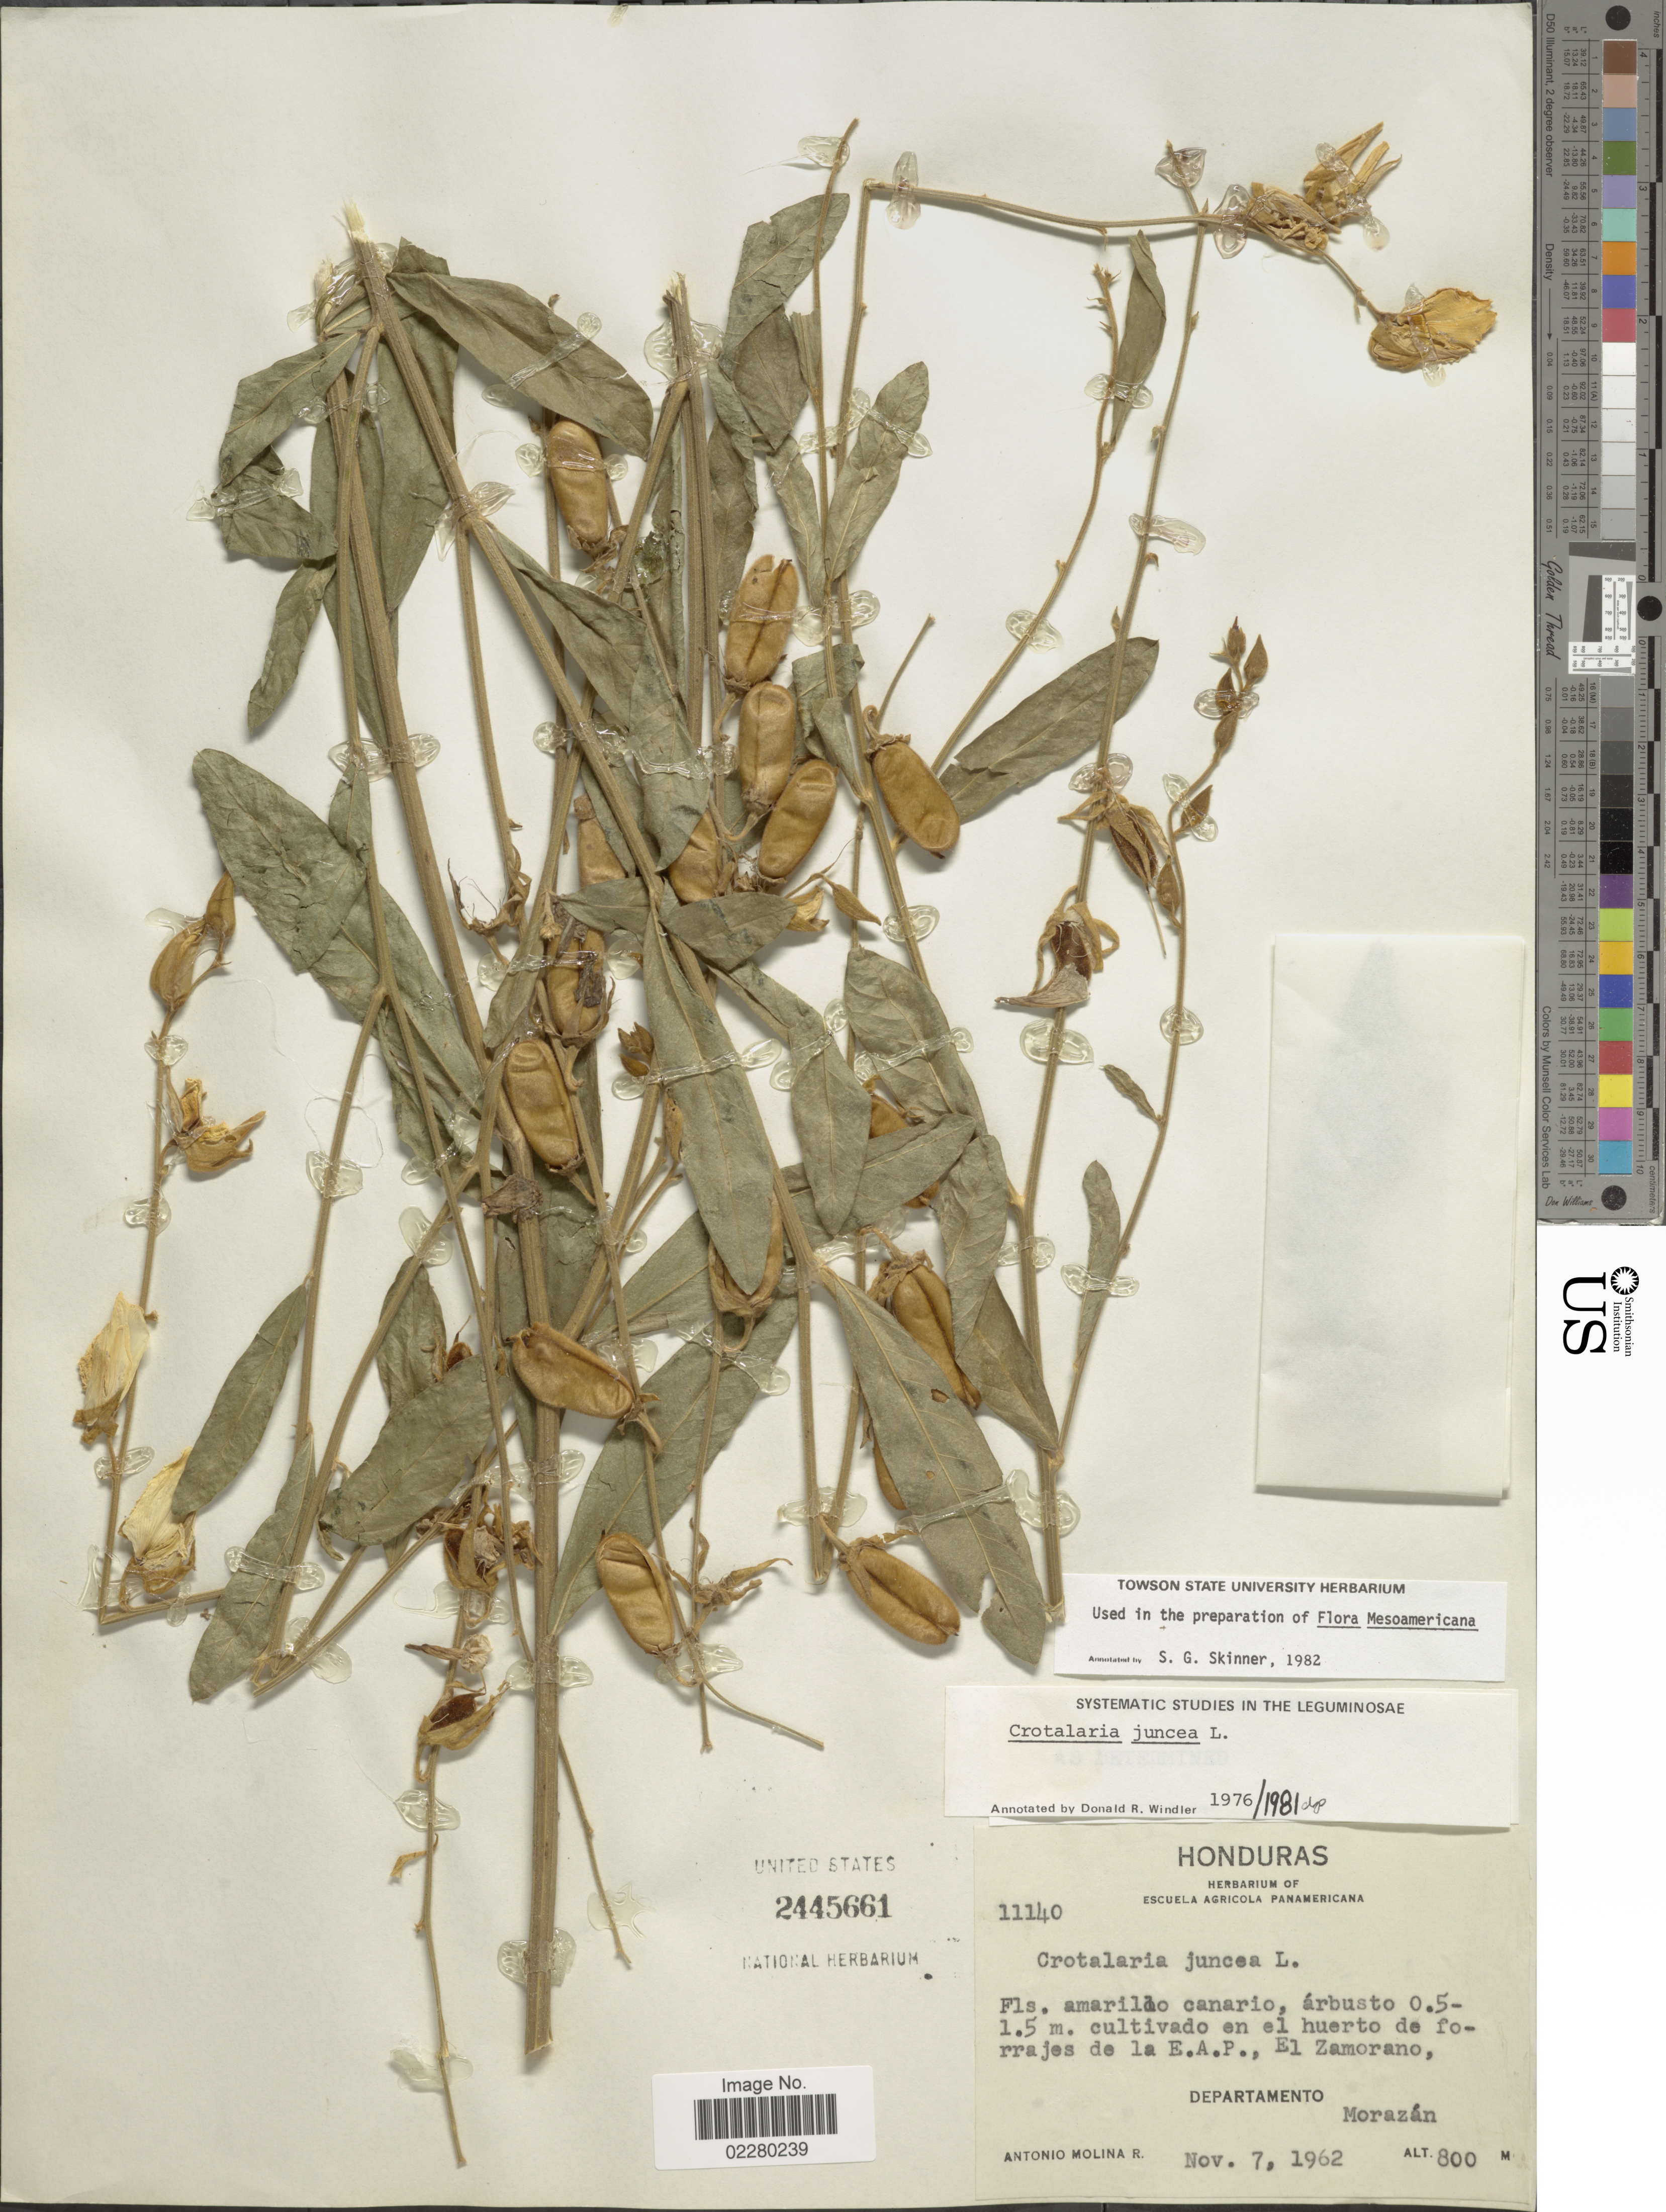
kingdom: Plantae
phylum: Tracheophyta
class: Magnoliopsida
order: Fabales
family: Fabaceae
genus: Crotalaria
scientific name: Crotalaria juncea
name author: L.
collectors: A. Molina R.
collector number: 11140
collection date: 1962-11-07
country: Honduras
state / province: Fco. Morazán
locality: Cultivado en el huerto de forrajes de la E.A.P., El Zamorano, Departamento Morazán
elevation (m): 800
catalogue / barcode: US 2445661